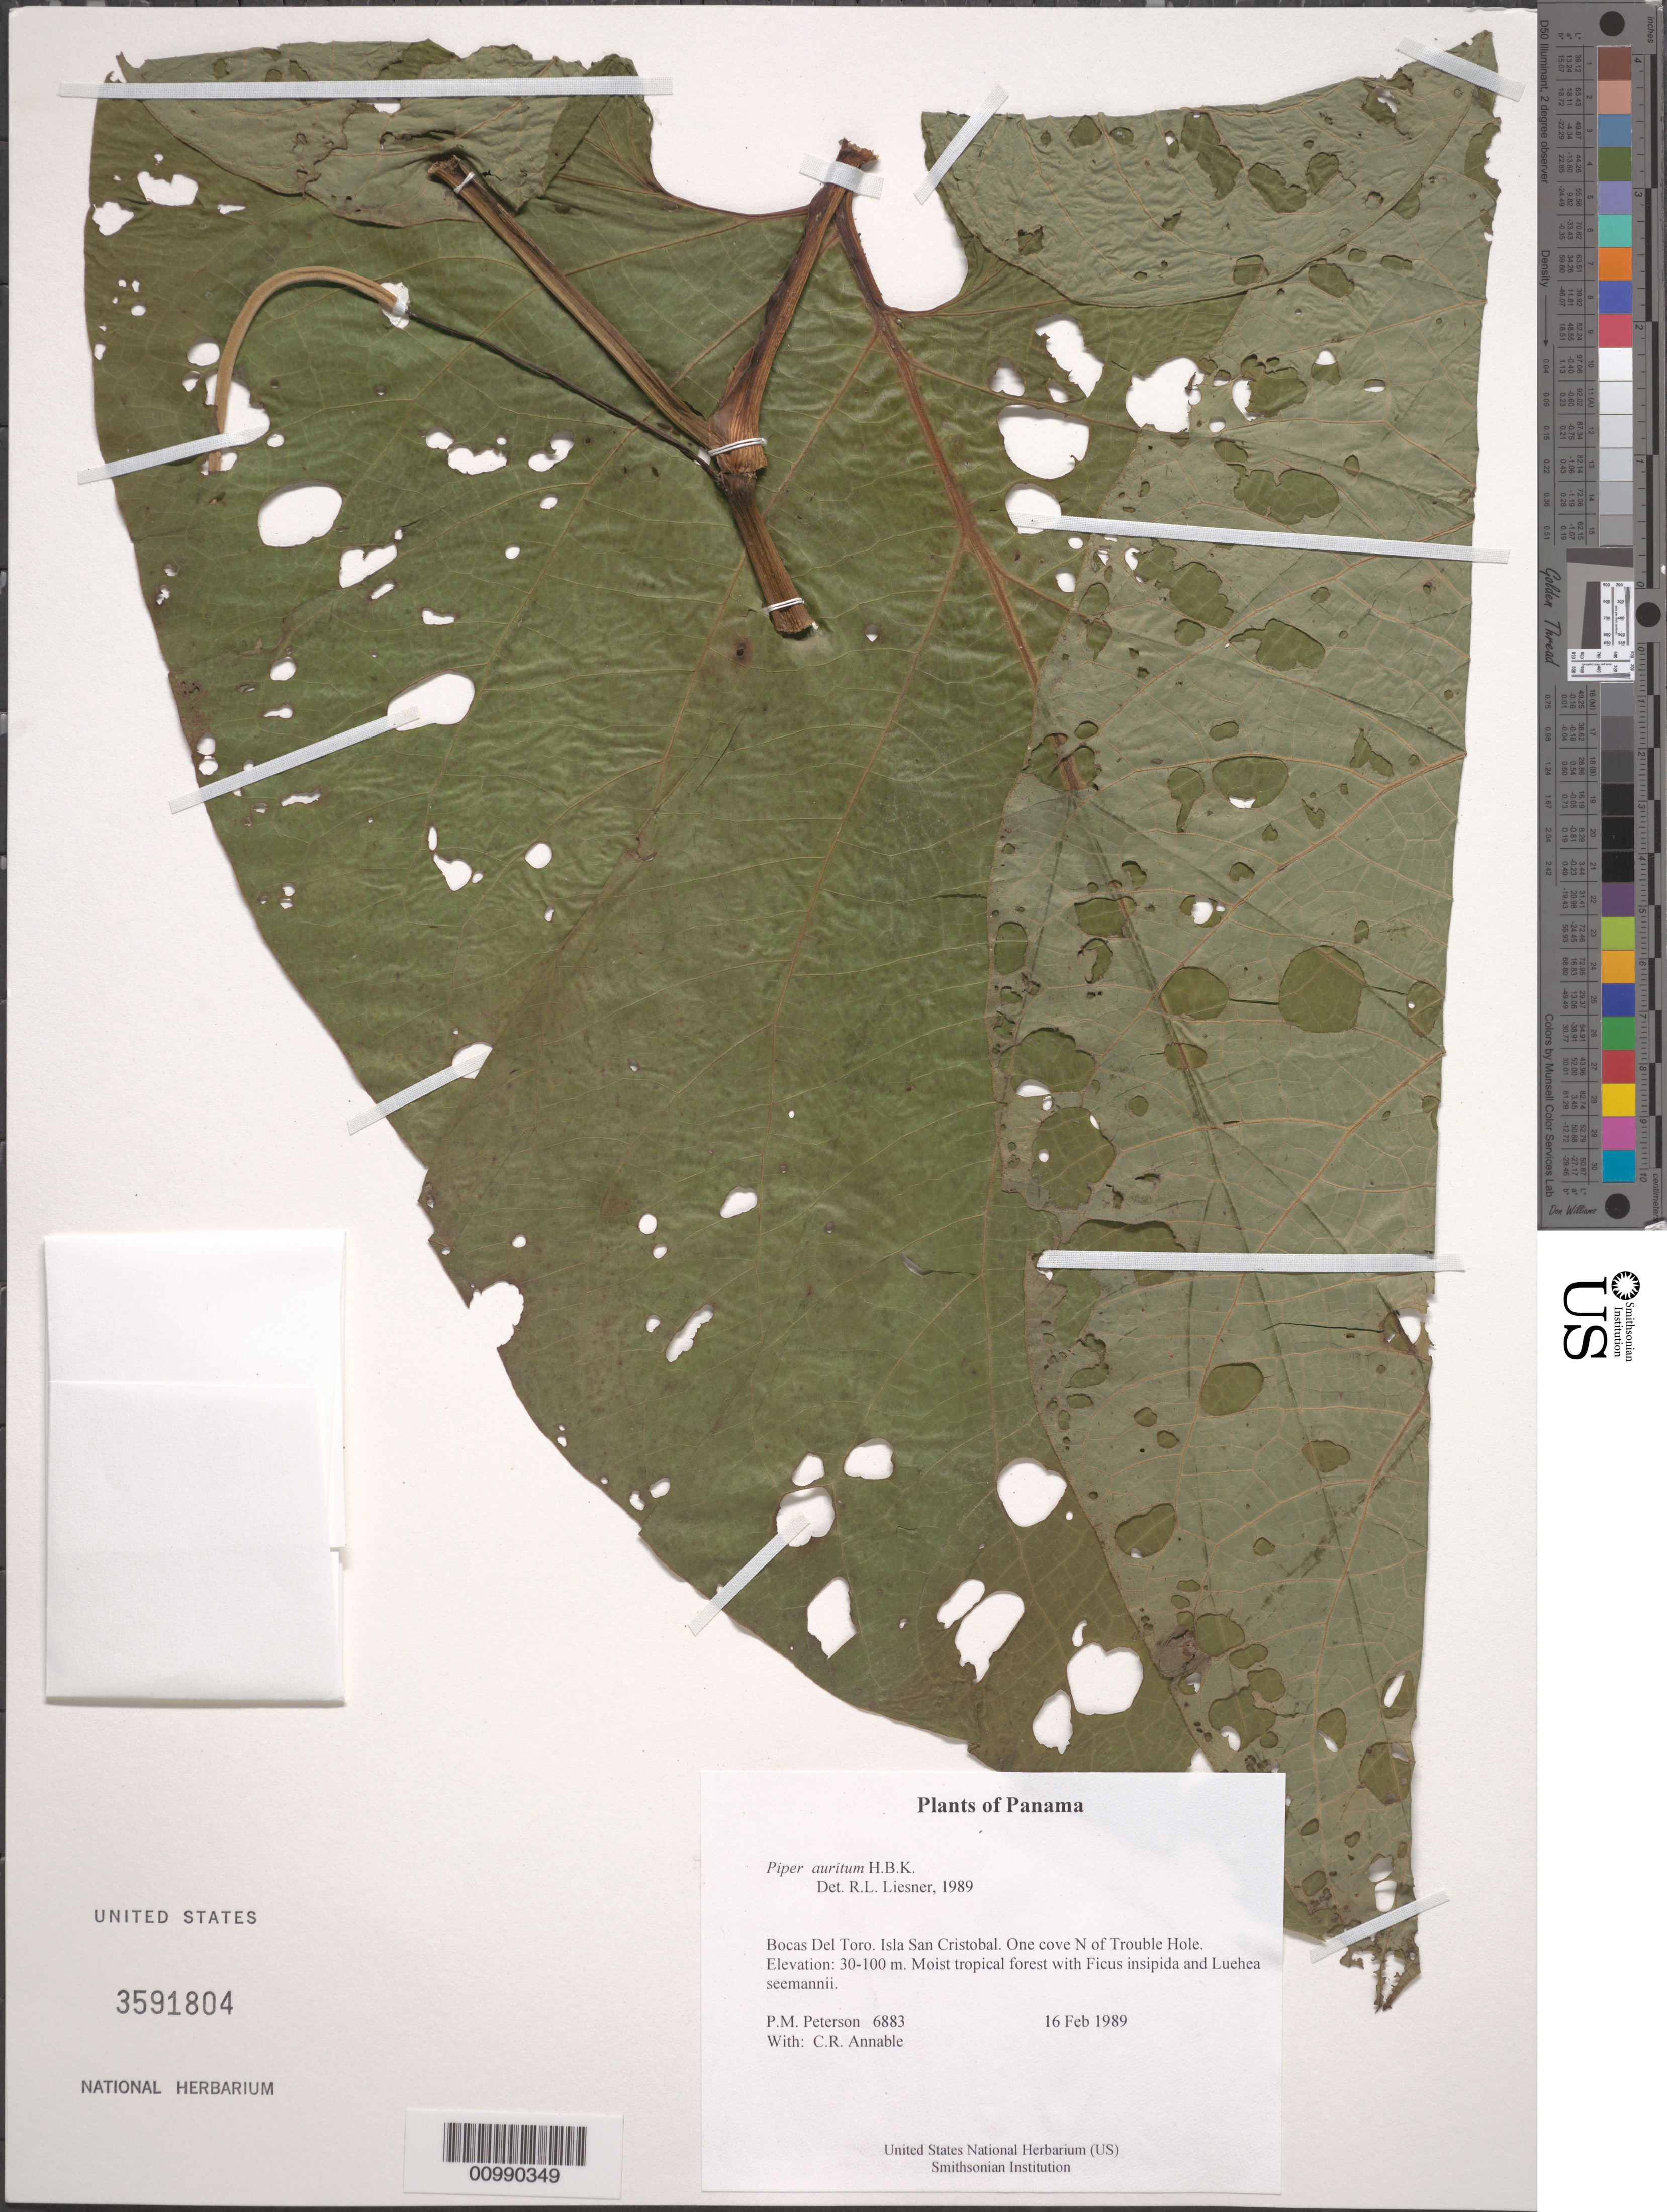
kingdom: Plantae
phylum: Tracheophyta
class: Magnoliopsida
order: Piperales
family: Piperaceae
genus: Piper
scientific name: Piper auritum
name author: Kunth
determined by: Liesner, R. L.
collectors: P. M. Peterson & C. R. Annable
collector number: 06883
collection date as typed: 16 Feb 1989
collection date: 1989-02-16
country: Panama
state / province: Bocas del Toro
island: San Cristobal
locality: One cove N of Trouble Hole.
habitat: Moist tropical forest with Ficus insipida and Luehea seemannii.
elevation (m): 30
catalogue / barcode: US 3591804